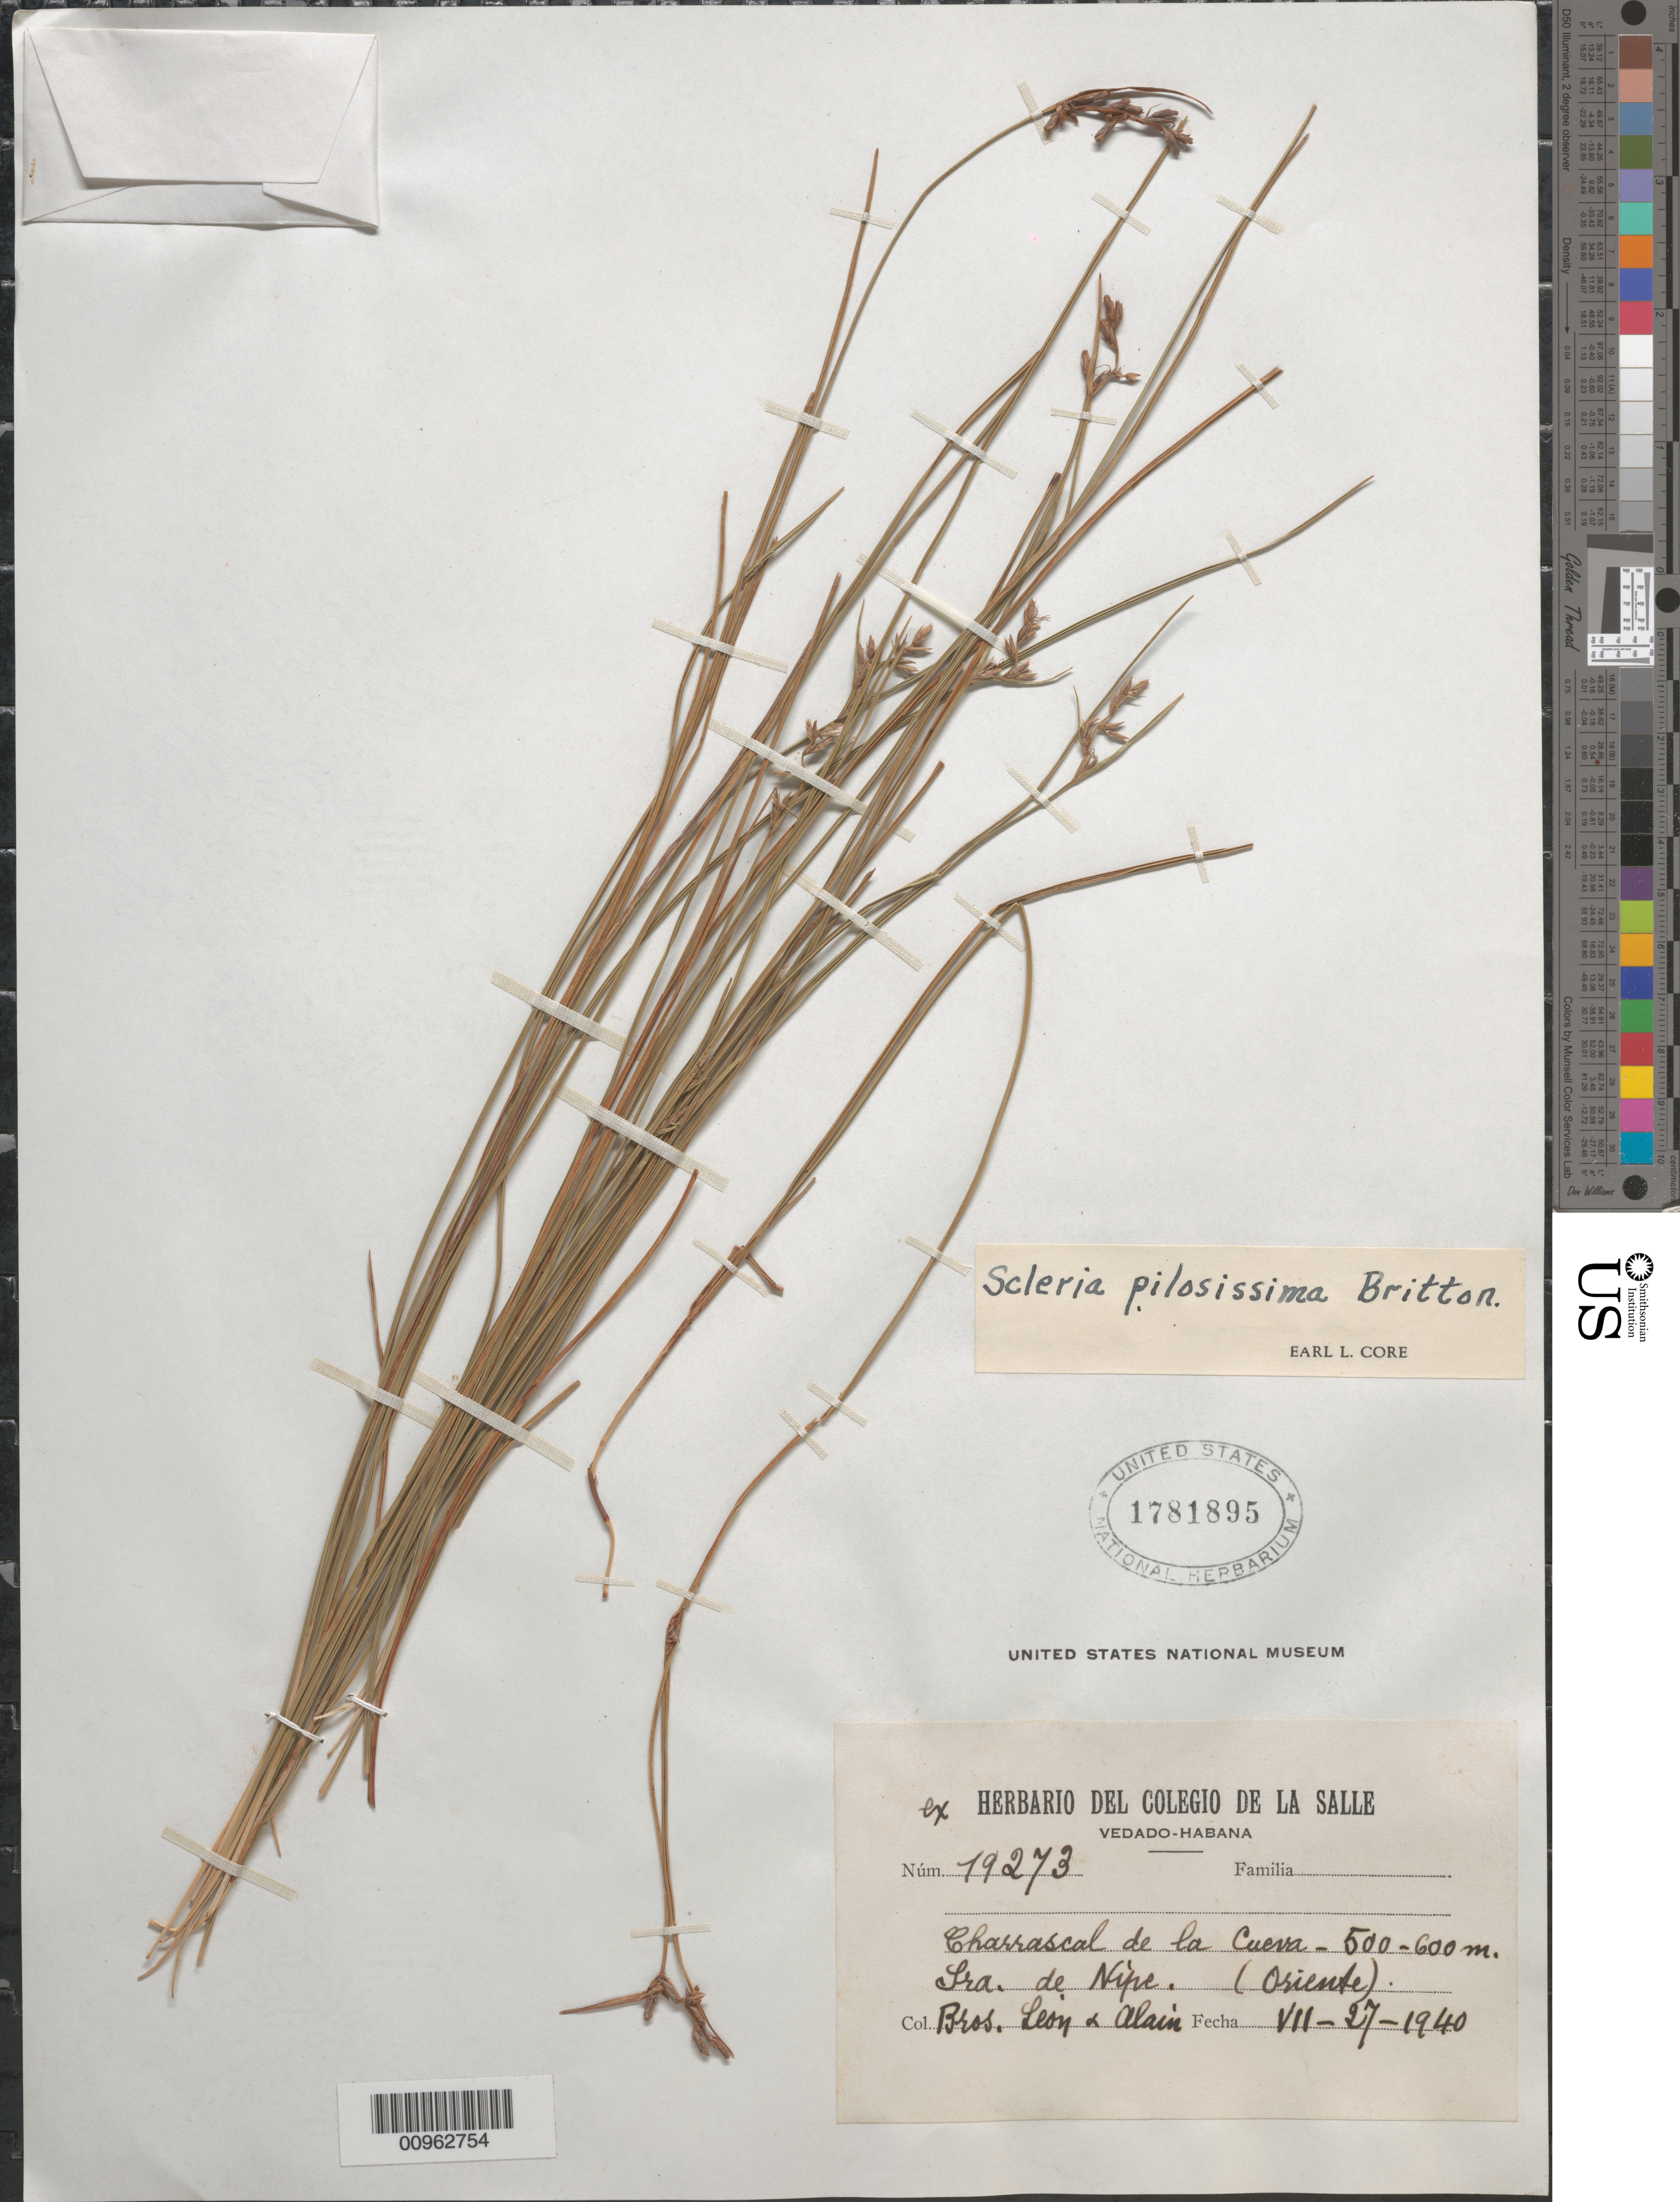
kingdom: Plantae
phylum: Tracheophyta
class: Liliopsida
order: Poales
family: Cyperaceae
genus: Scleria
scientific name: Scleria pilosissima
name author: Britton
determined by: Core, E. L.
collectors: Bro. León & A. H. Liogier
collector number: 19273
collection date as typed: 27 Jul 1940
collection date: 1940-07-27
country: Cuba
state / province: Holguín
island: Cuba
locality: Charrascal de la Cueva, Sierra de Nipe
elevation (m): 500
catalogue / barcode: US 1781895